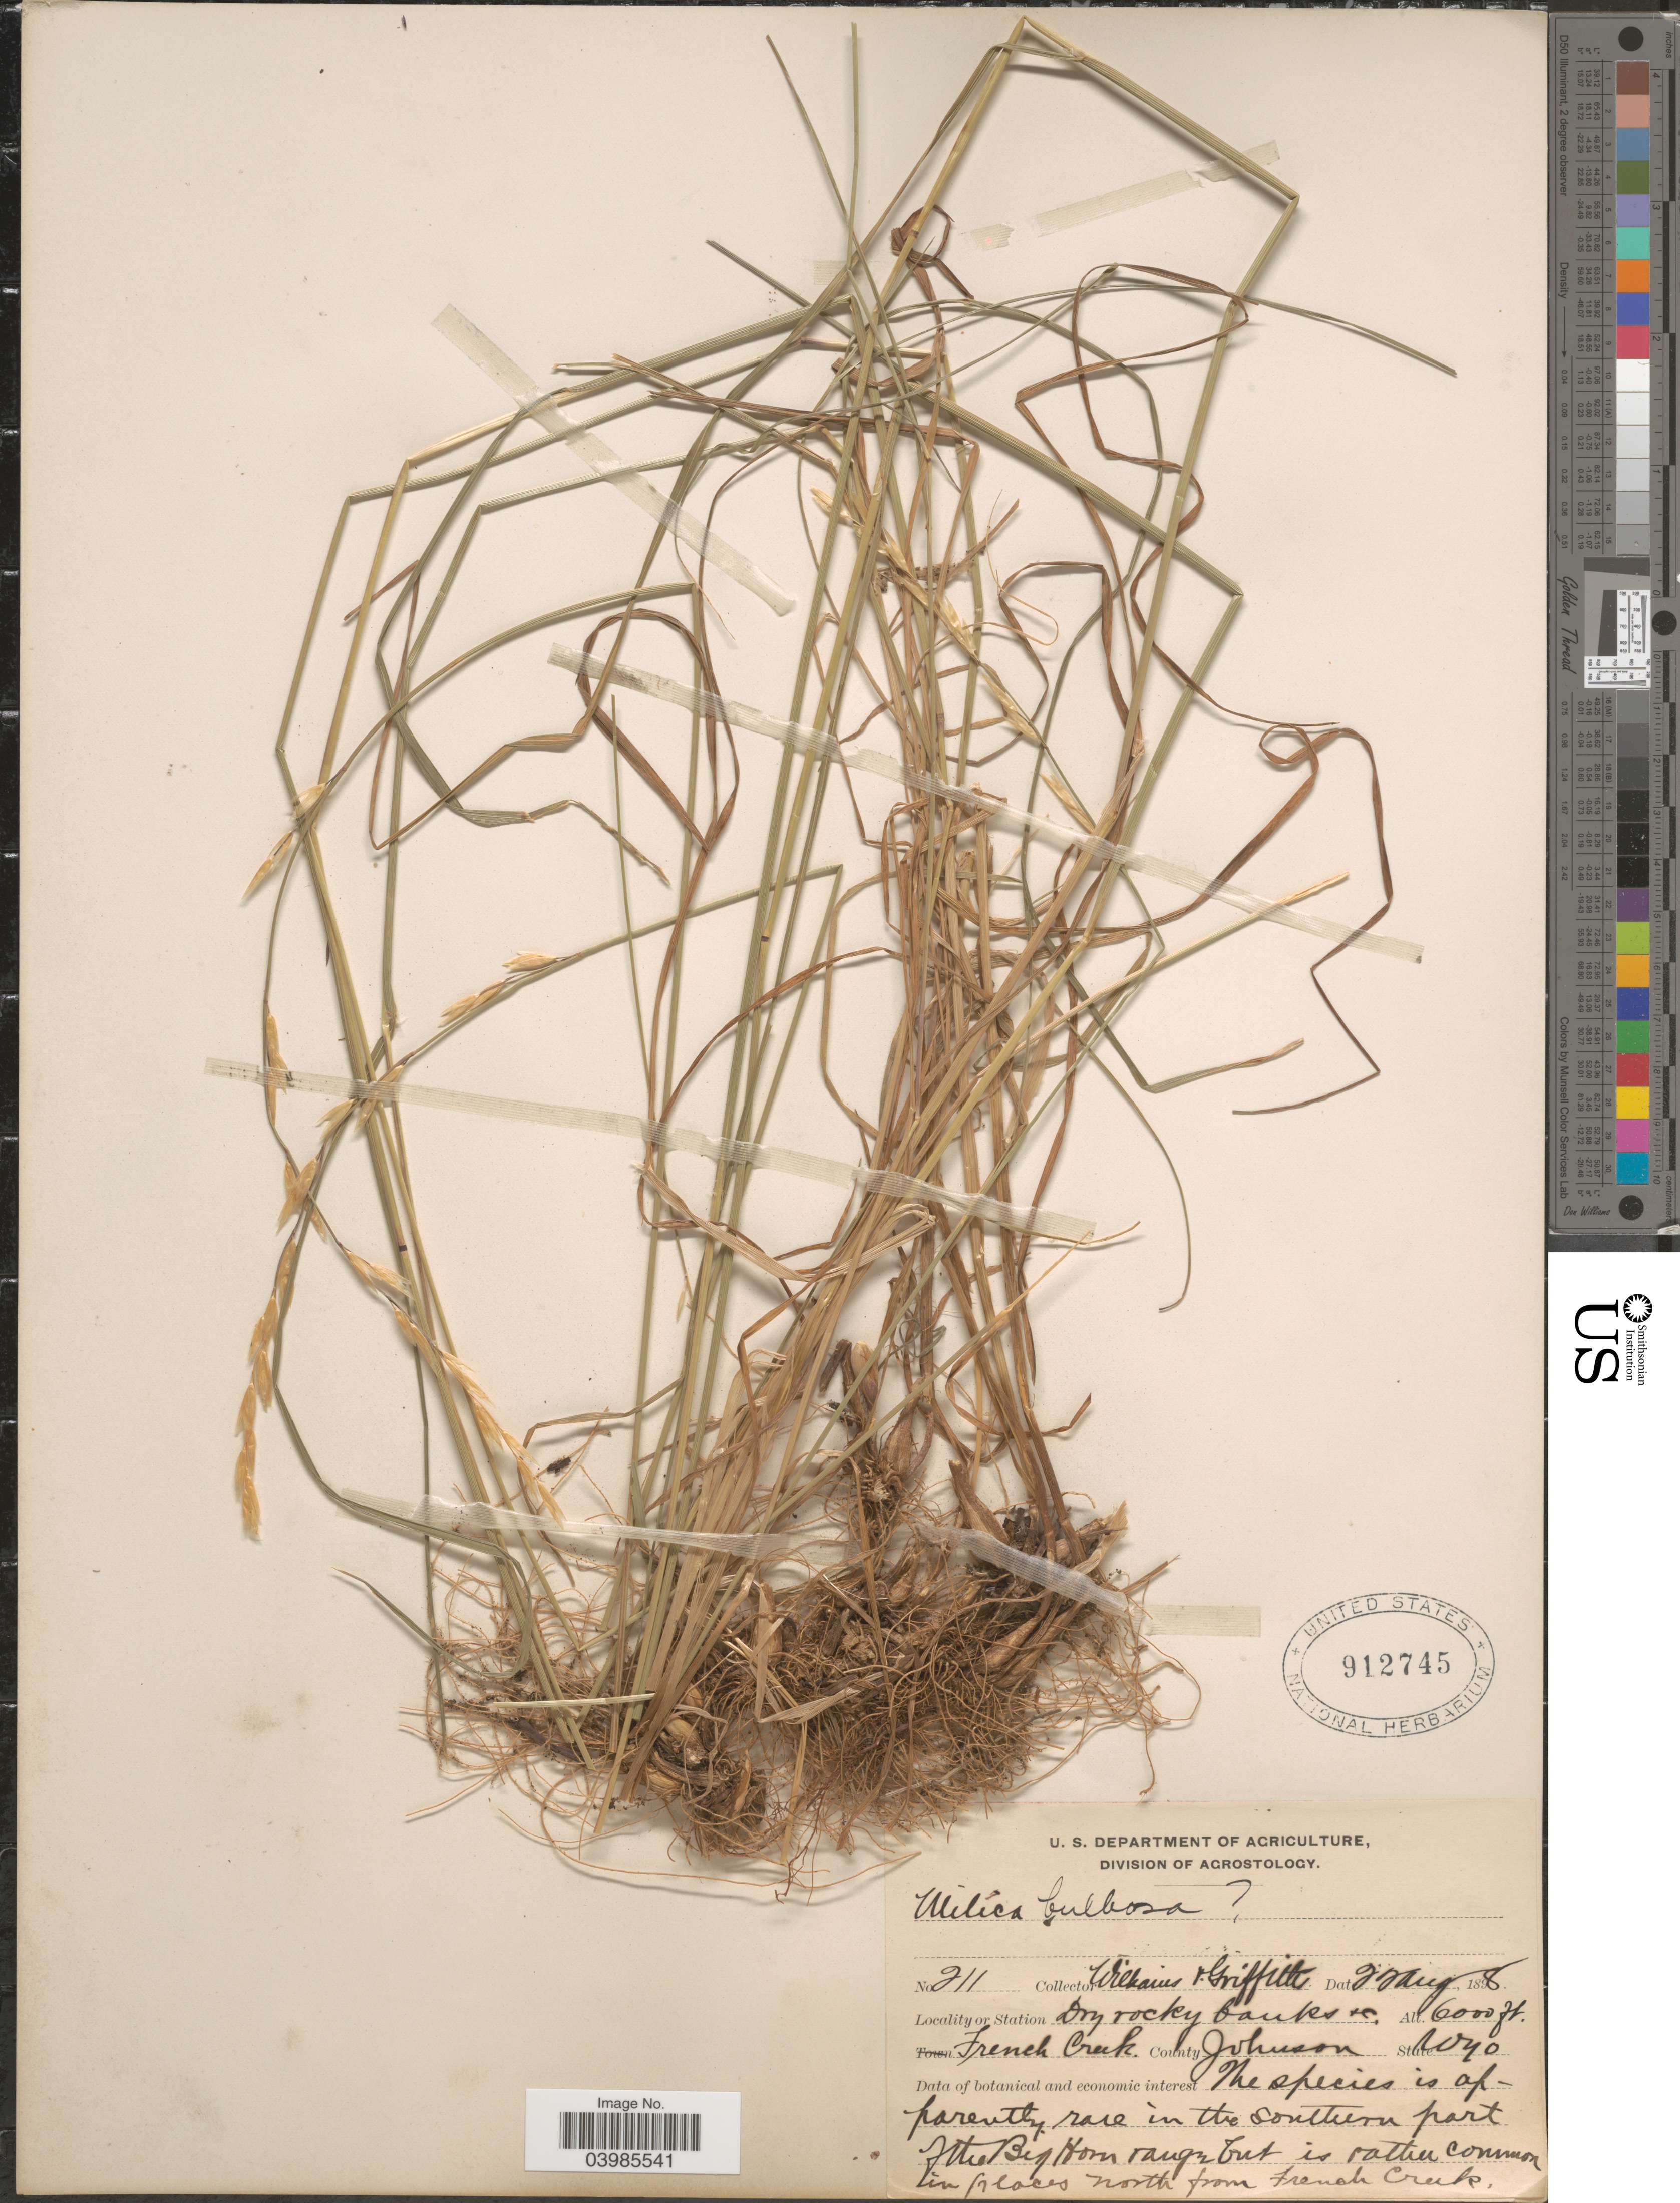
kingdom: Plantae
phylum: Tracheophyta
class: Liliopsida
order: Poales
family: Poaceae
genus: Melica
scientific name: Melica bulbosa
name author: Geyer ex Porter & J.M. Coult.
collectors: W. Griffith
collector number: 211*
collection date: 1898-08-22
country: United States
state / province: Wyoming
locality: French Creek. County Johnson. In the southern part of the Big Horn range but is rather common in places north from French Creek.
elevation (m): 1829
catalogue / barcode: US 912745